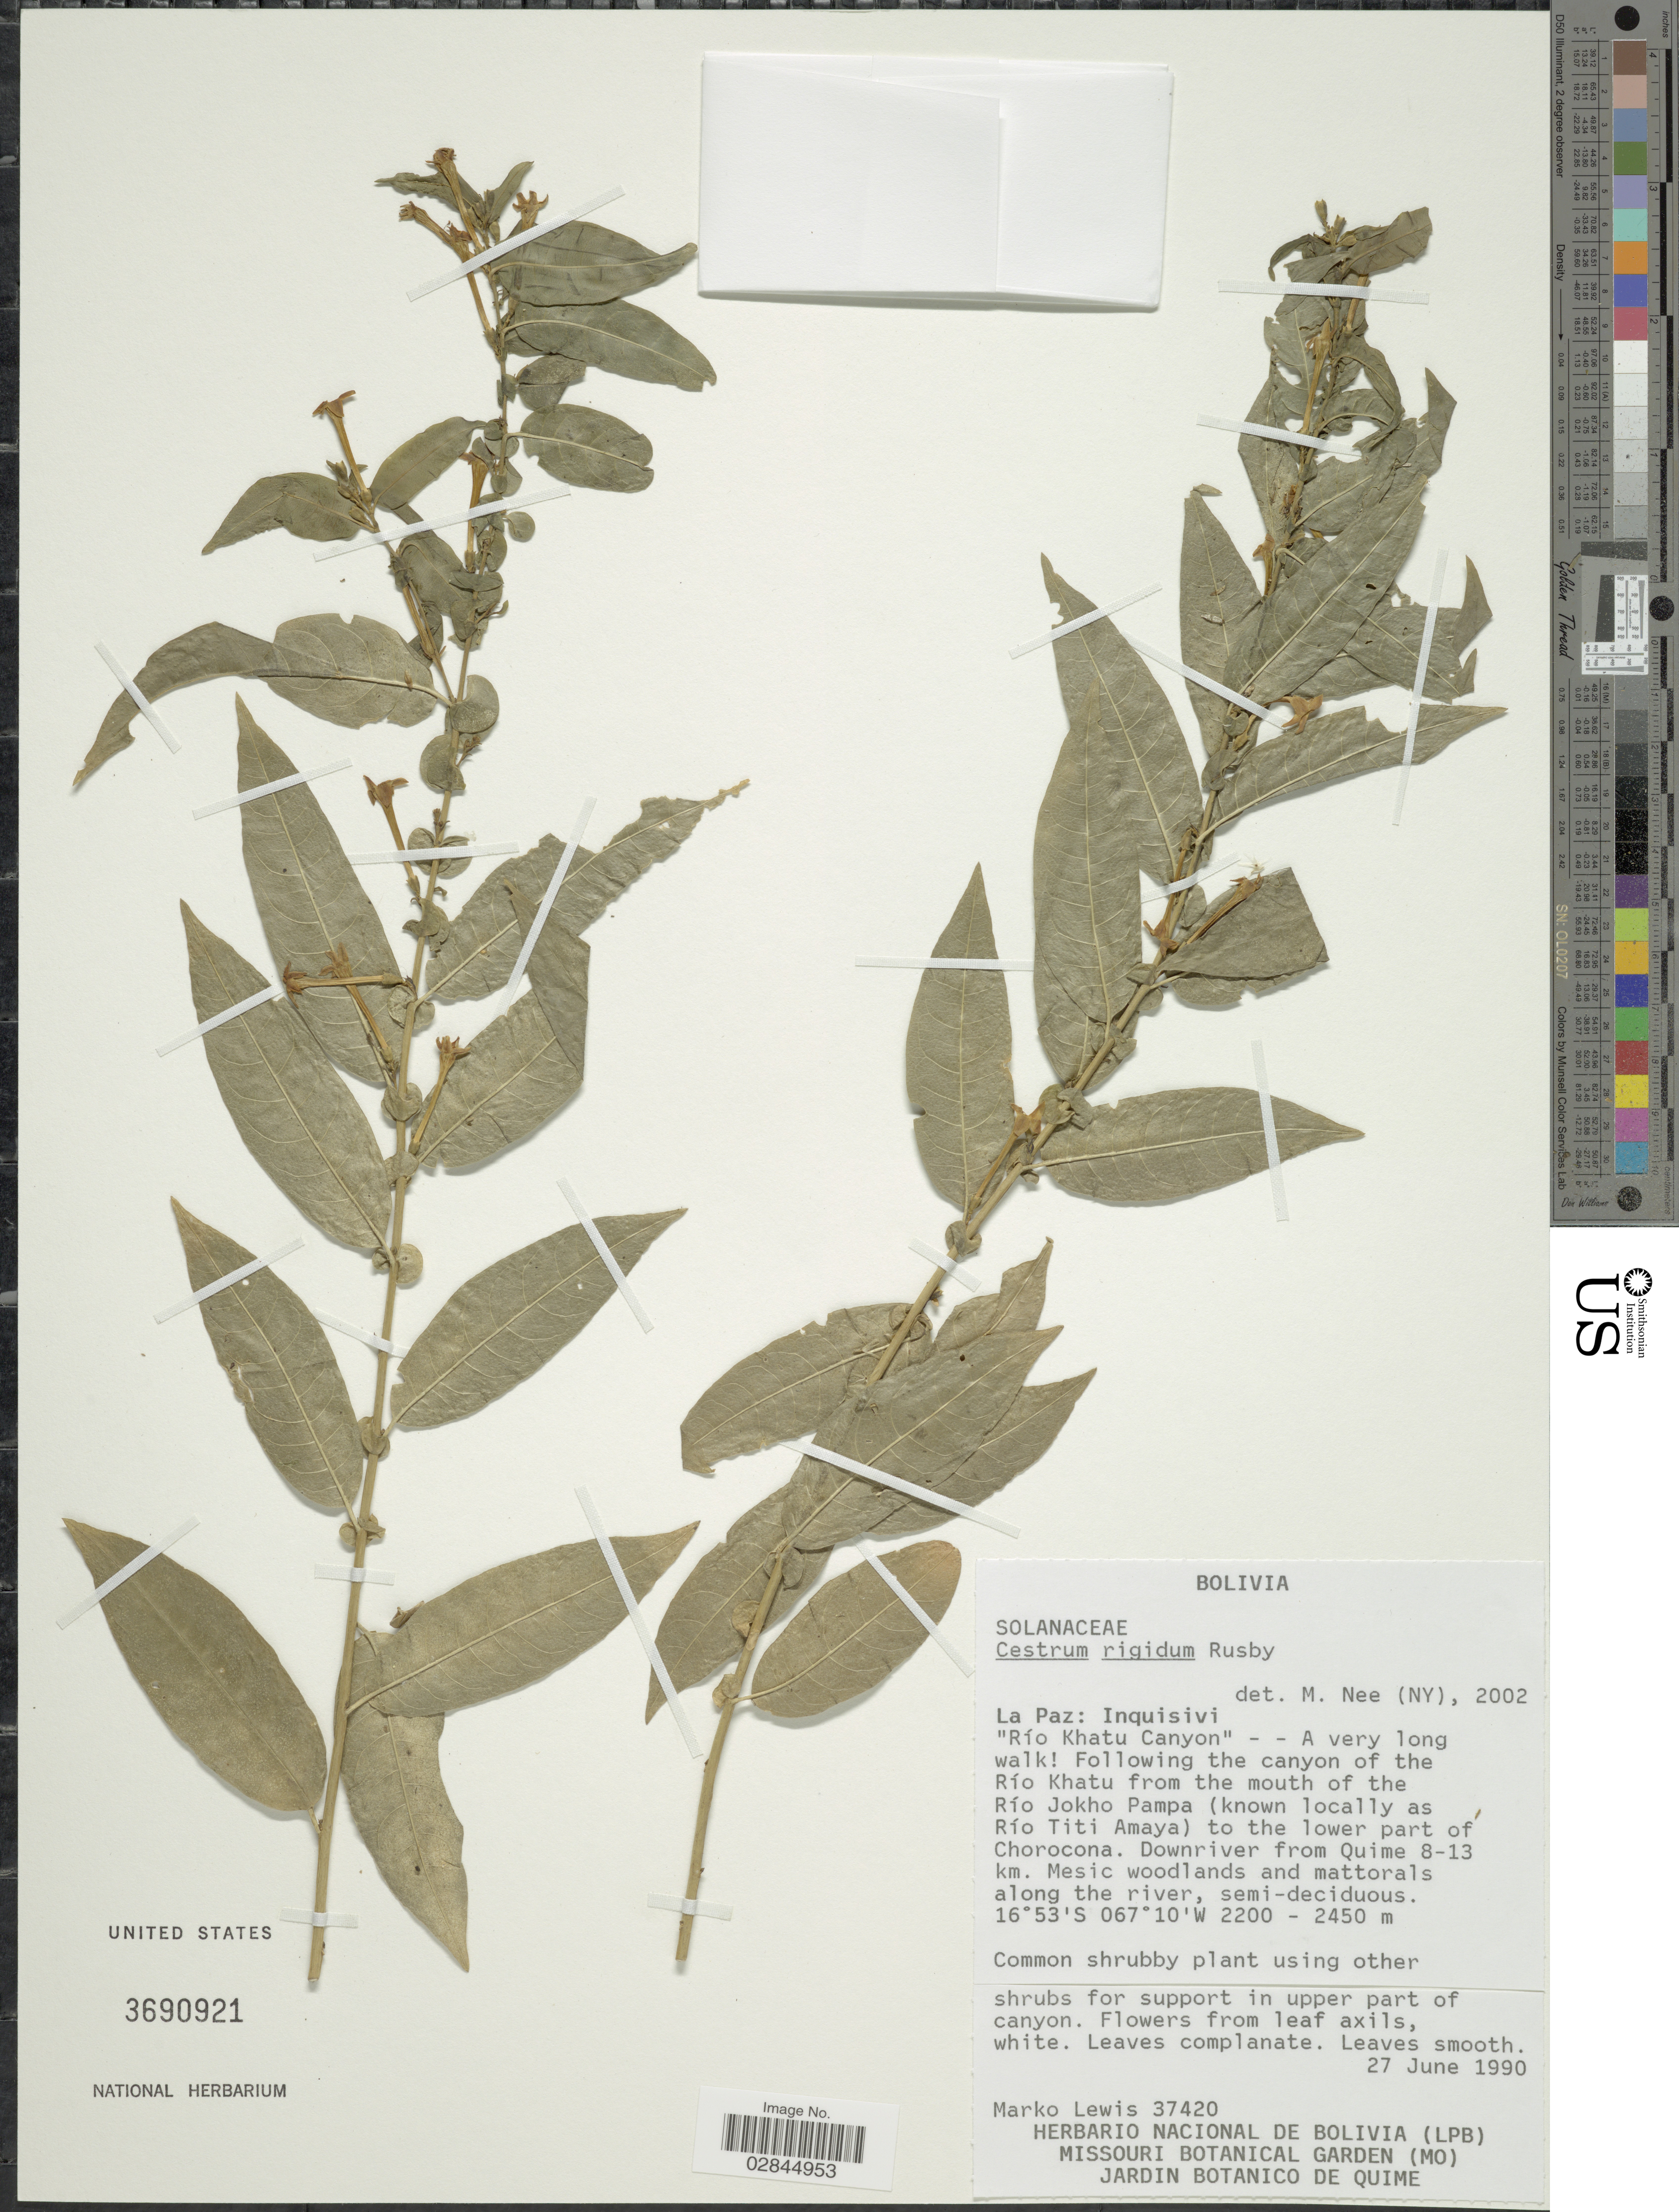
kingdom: Plantae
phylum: Tracheophyta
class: Magnoliopsida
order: Solanales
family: Solanaceae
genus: Cestrum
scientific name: Cestrum rigidum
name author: Rusby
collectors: M. A. Lewis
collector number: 37420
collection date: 1990-06-27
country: Bolivia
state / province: La Paz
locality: Inquisivi. "Río Khatu Canyon"- - A very long walk. Following the canyon of the Río Khatu from the mouth of the Río Jokho Pampa (known locally as Río Titi Amaya) to the lower part of Chorocona. Downriver from Quime 8-13 km.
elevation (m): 2200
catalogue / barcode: US 3690921